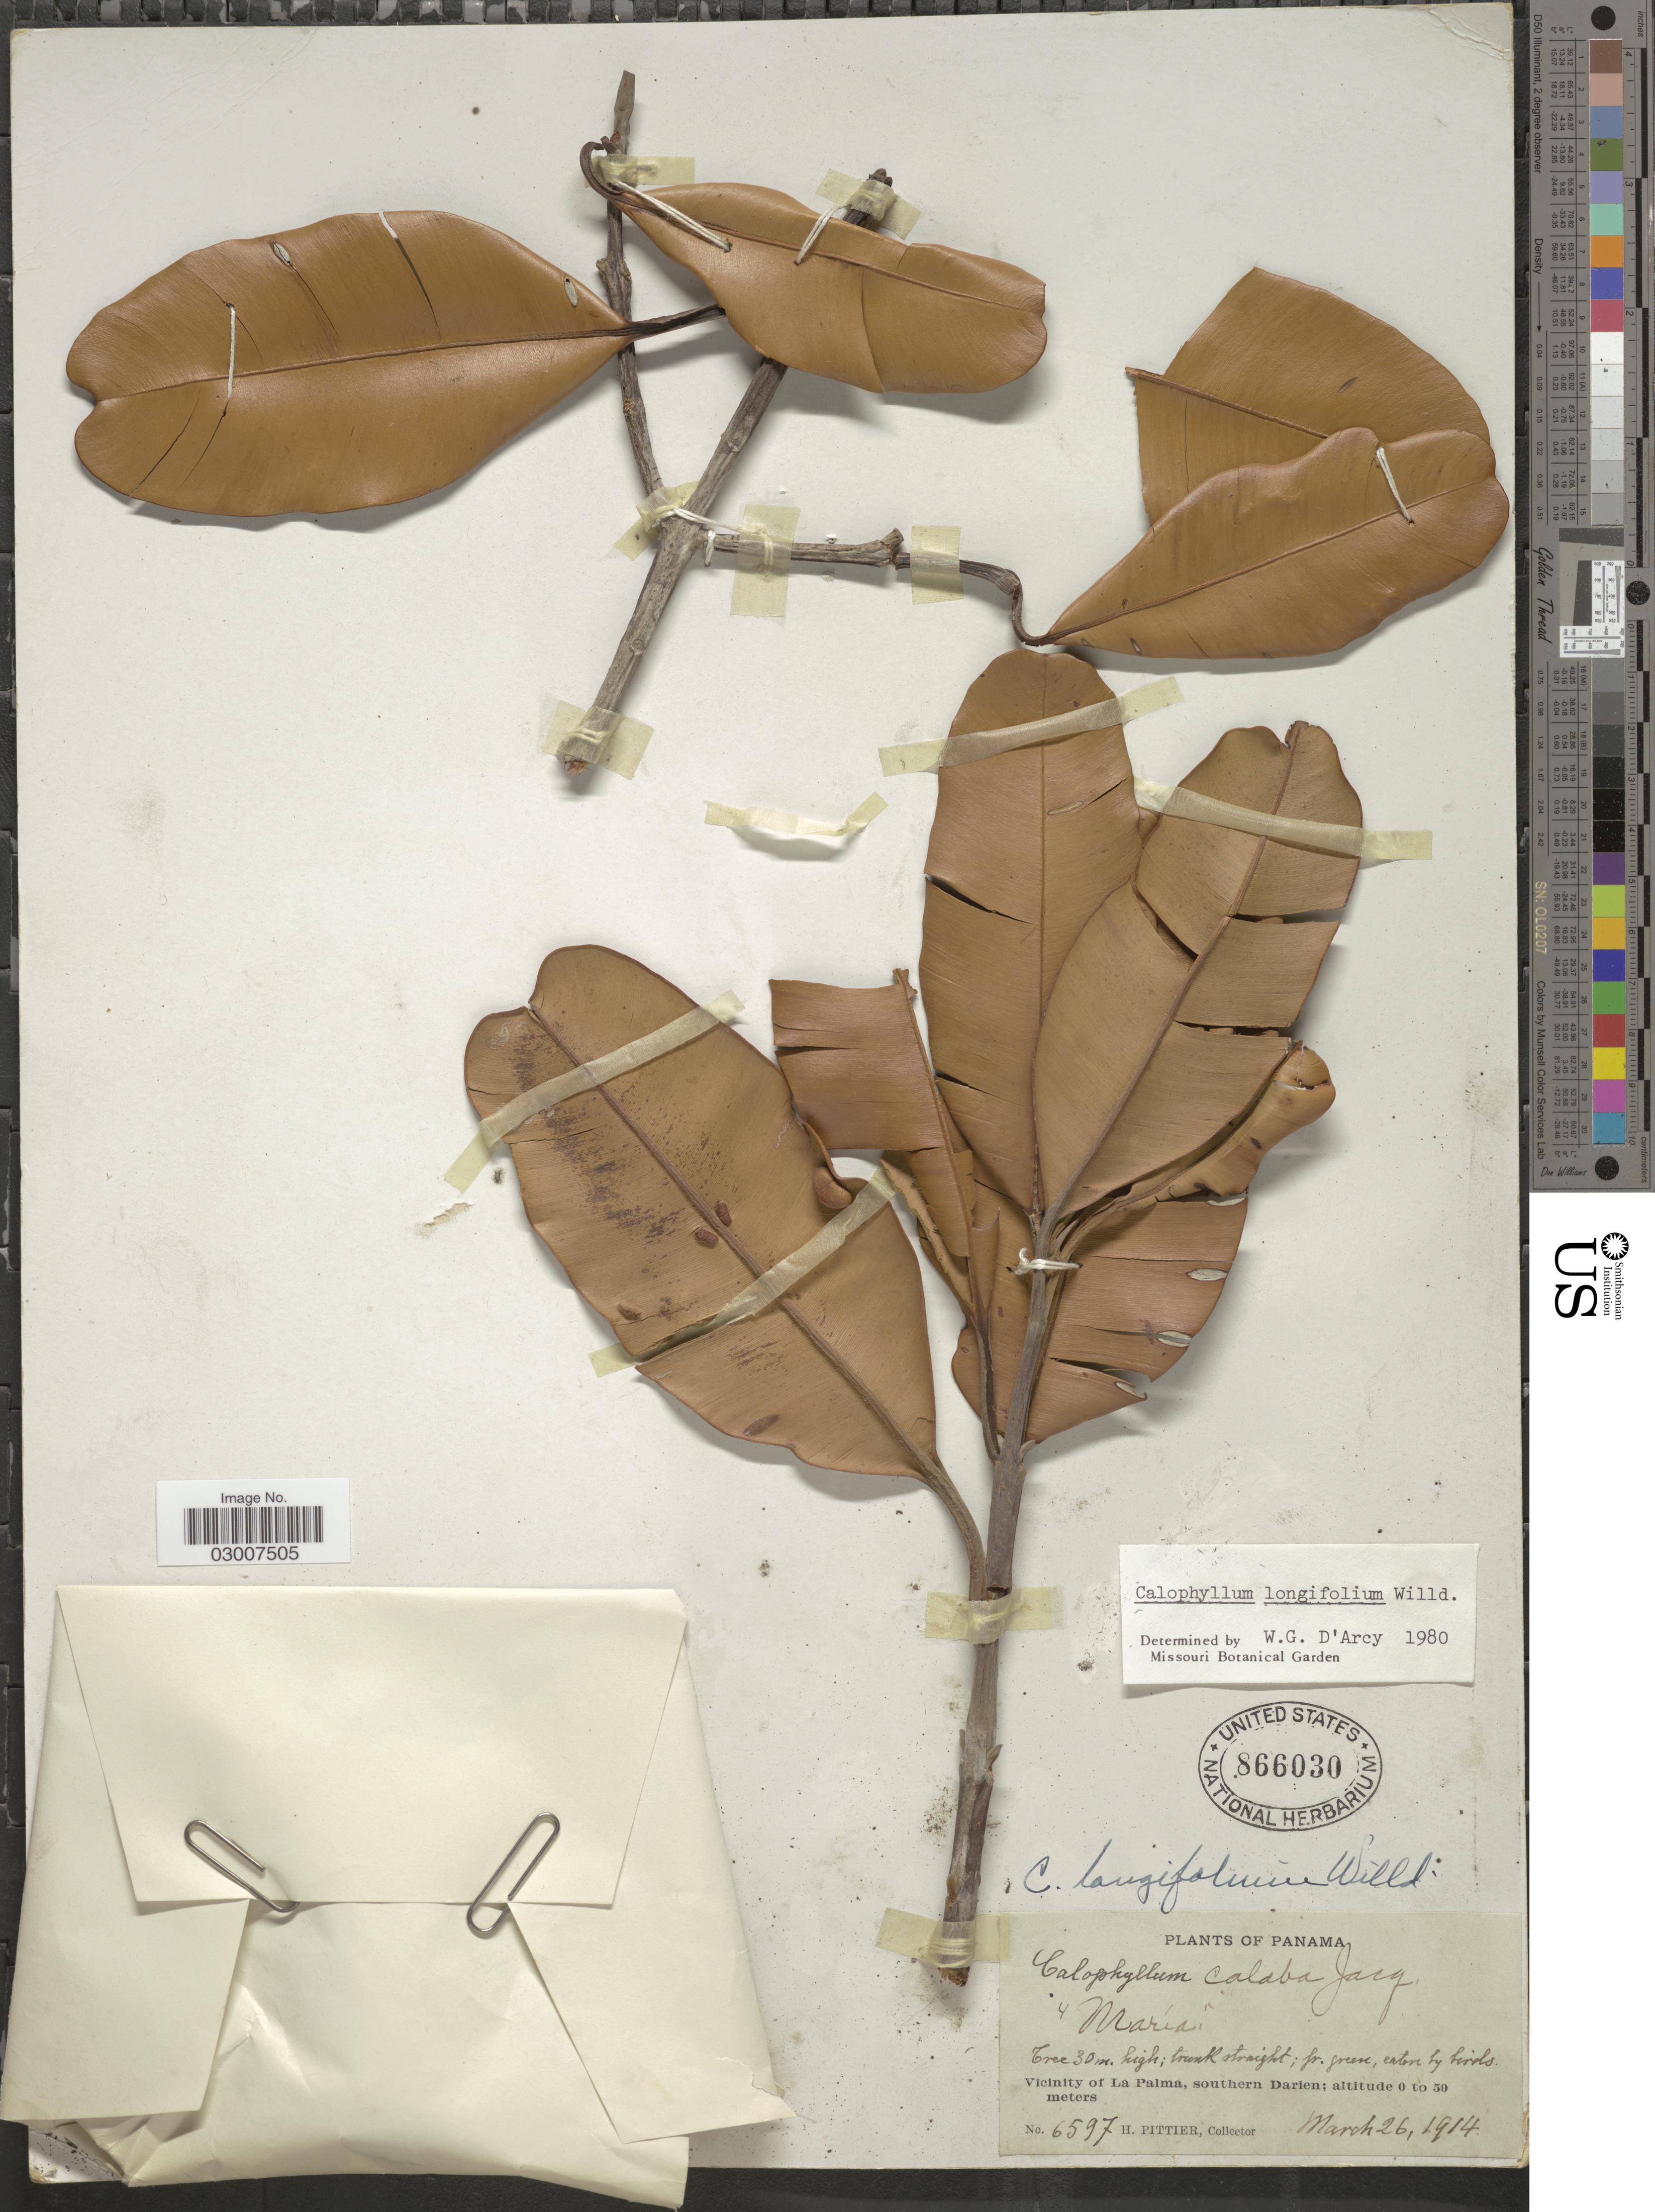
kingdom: Plantae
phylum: Tracheophyta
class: Magnoliopsida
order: Malpighiales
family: Calophyllaceae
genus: Calophyllum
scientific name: Calophyllum longifolium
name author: Willd.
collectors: H. F. Pittier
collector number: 6597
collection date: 1914-03-26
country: Panama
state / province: Darién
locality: Vicinity of La Palma, southern Darien.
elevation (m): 0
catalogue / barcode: US 866030